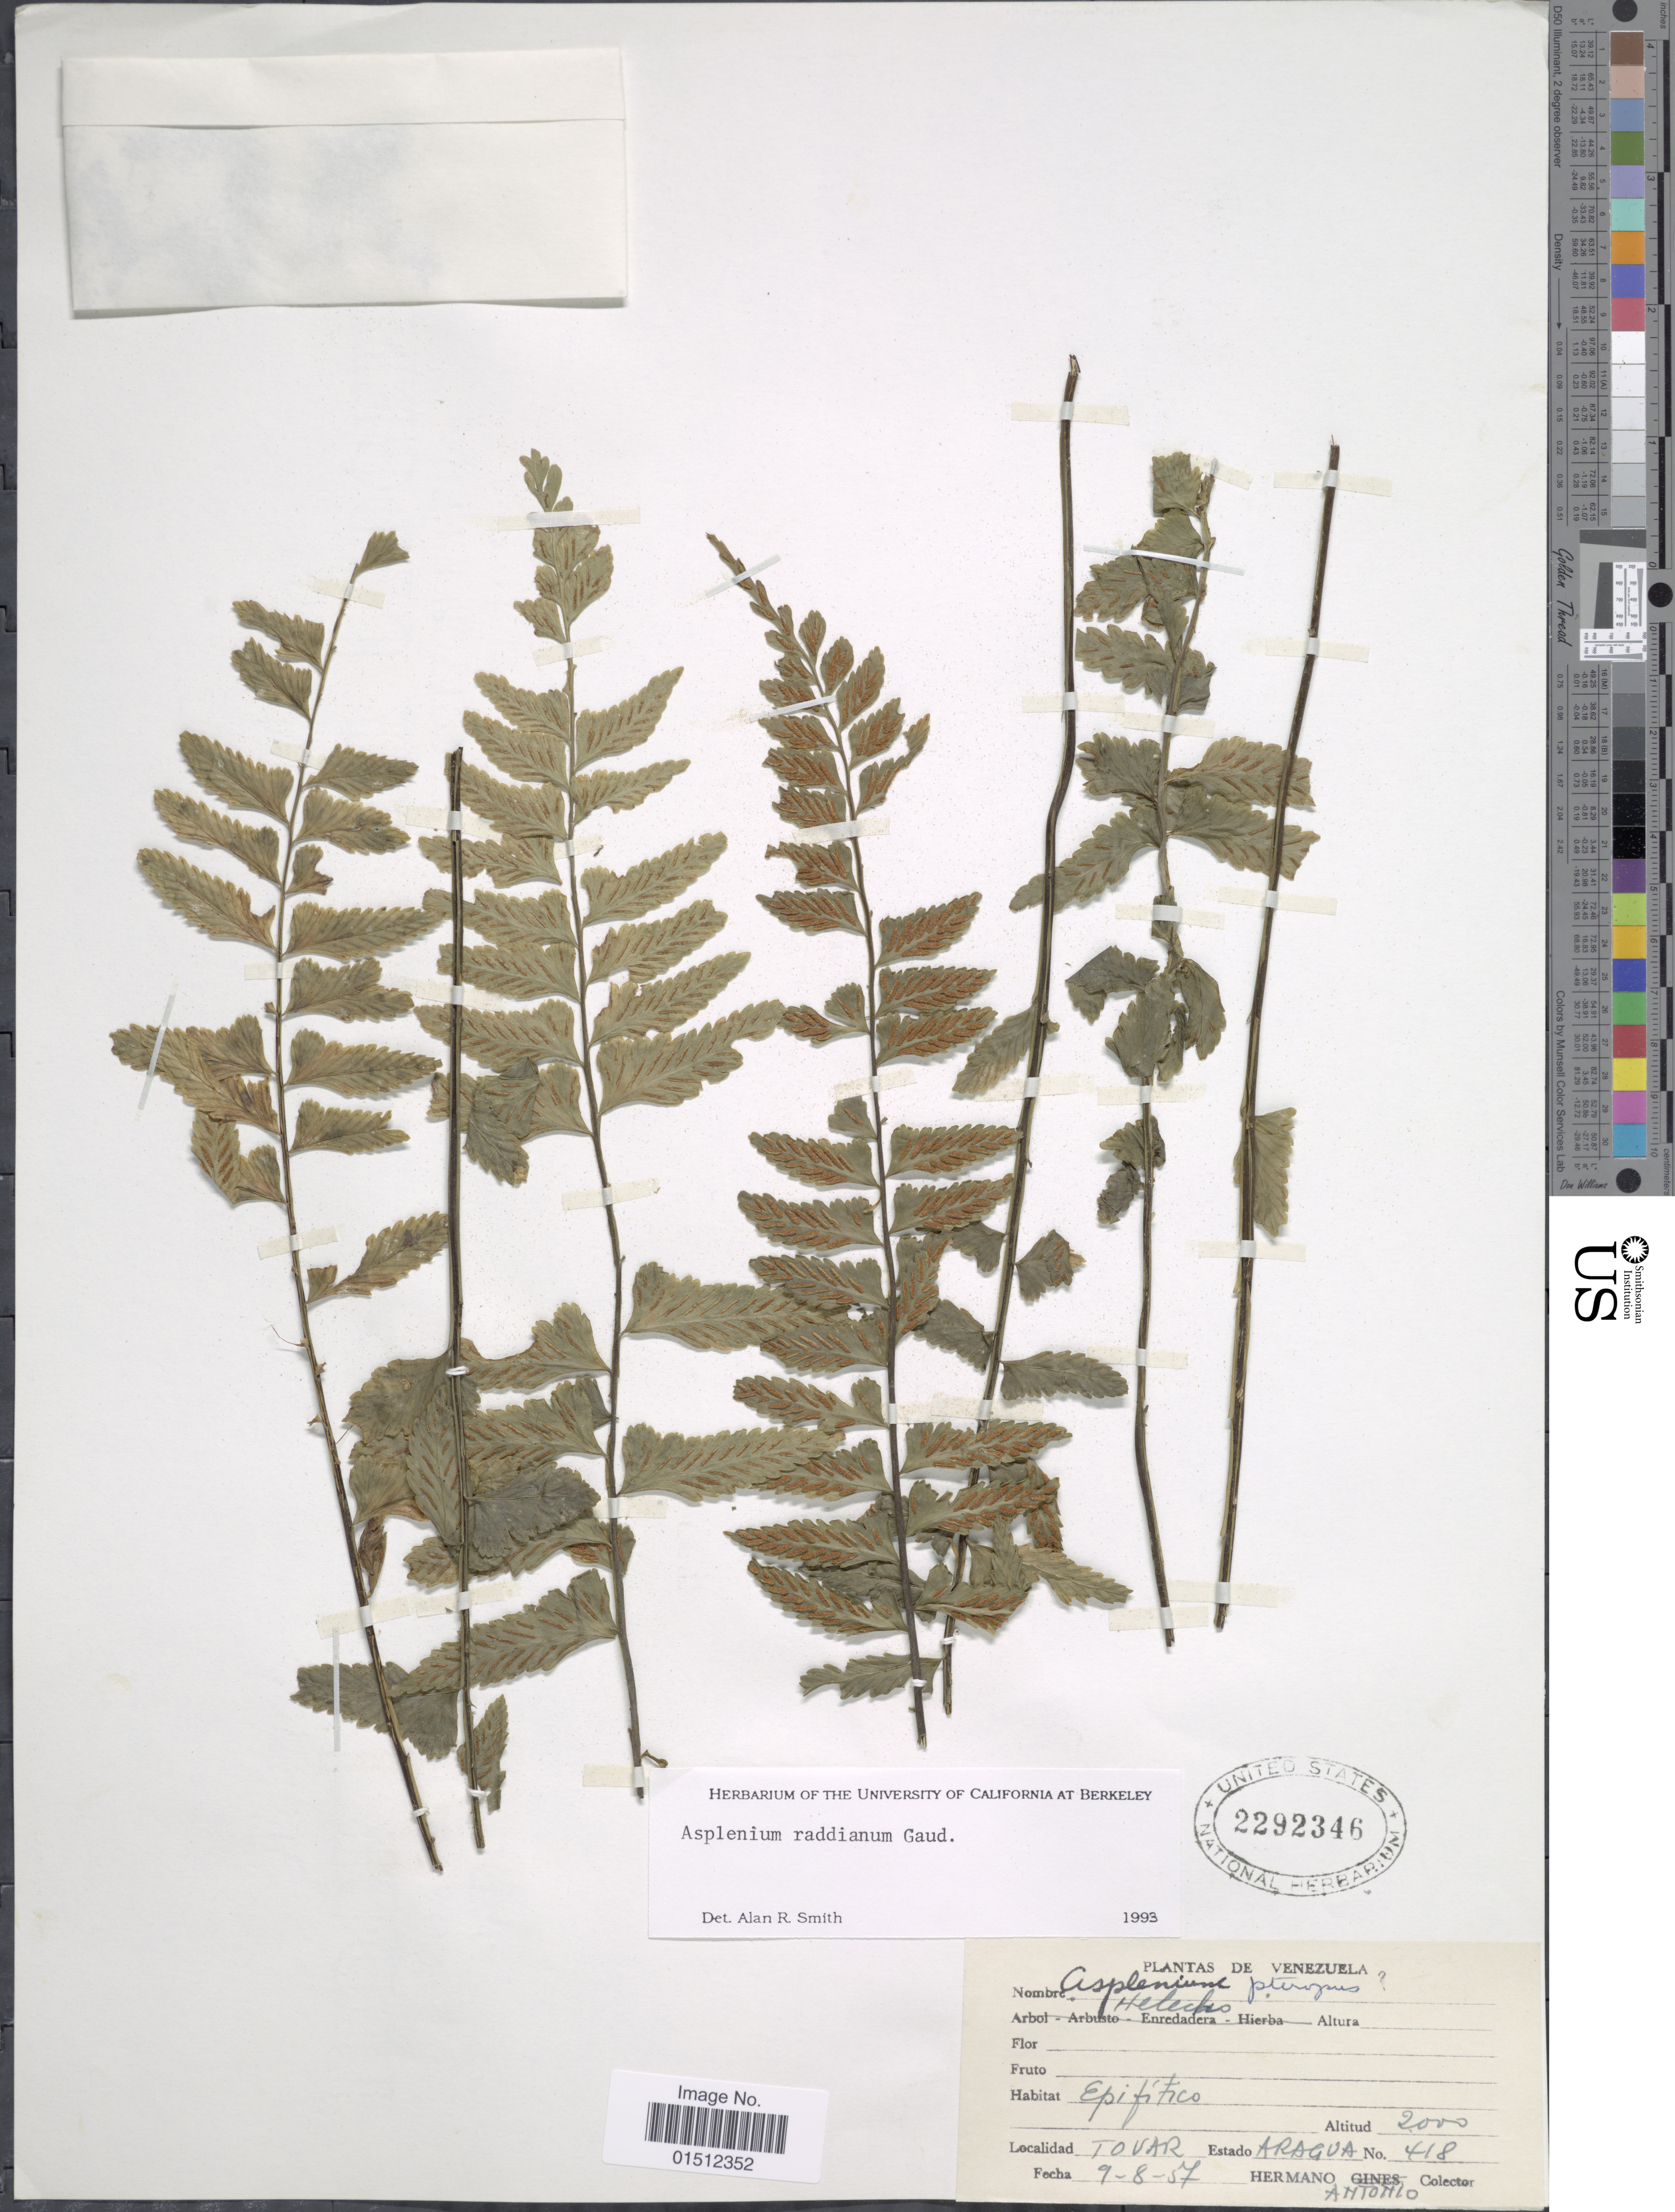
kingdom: Plantae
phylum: Tracheophyta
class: Polypodiopsida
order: Polypodiales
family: Aspleniaceae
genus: Asplenium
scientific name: Asplenium raddianum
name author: Gaudich.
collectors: H. Antonio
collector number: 418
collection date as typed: Transcribed d/m/y: 9/8/57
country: Venezuela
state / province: Aragua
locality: Tovar, Venezuela, Estado Aragua.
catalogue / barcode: US 2292346